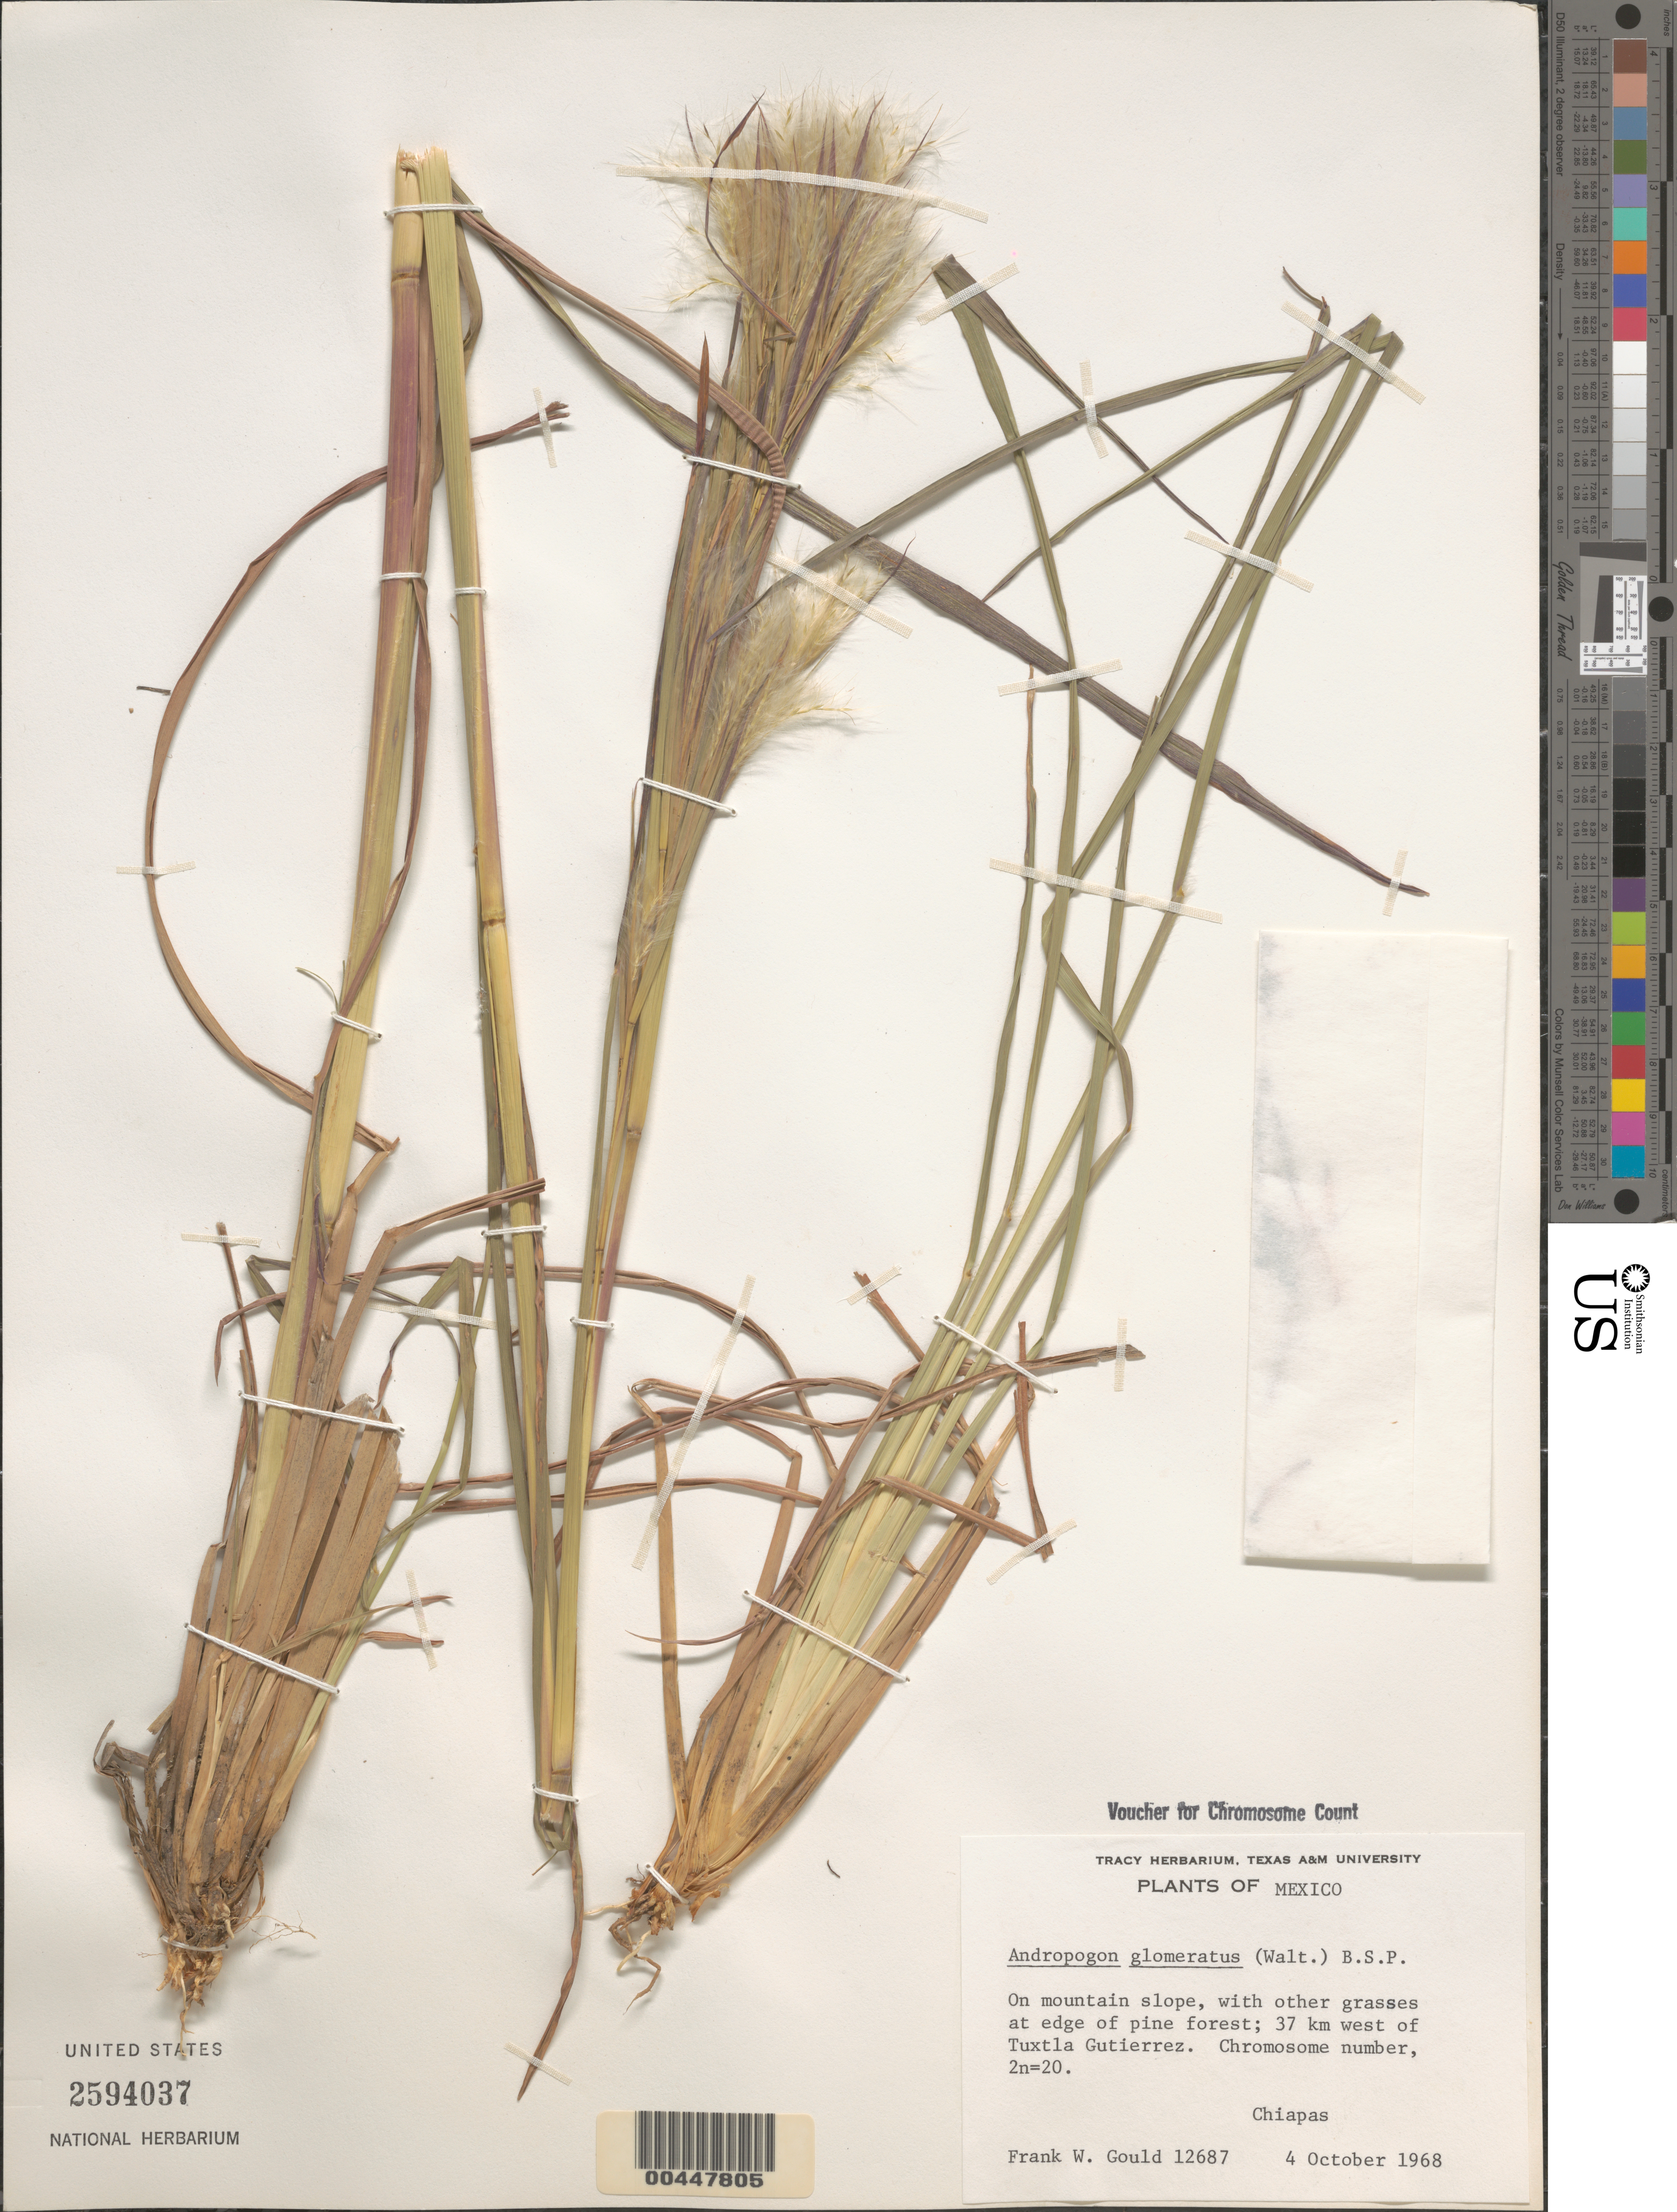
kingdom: Plantae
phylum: Tracheophyta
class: Liliopsida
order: Poales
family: Poaceae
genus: Andropogon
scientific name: Andropogon glomeratus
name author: (Walter) Britton, Stearns & Poggenb.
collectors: F. W. Gould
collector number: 12687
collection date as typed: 4 Oct 1968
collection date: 1968-10-04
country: Mexico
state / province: Chiapas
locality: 37 km W of Tuxtla Gutierrez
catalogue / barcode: US 2594037